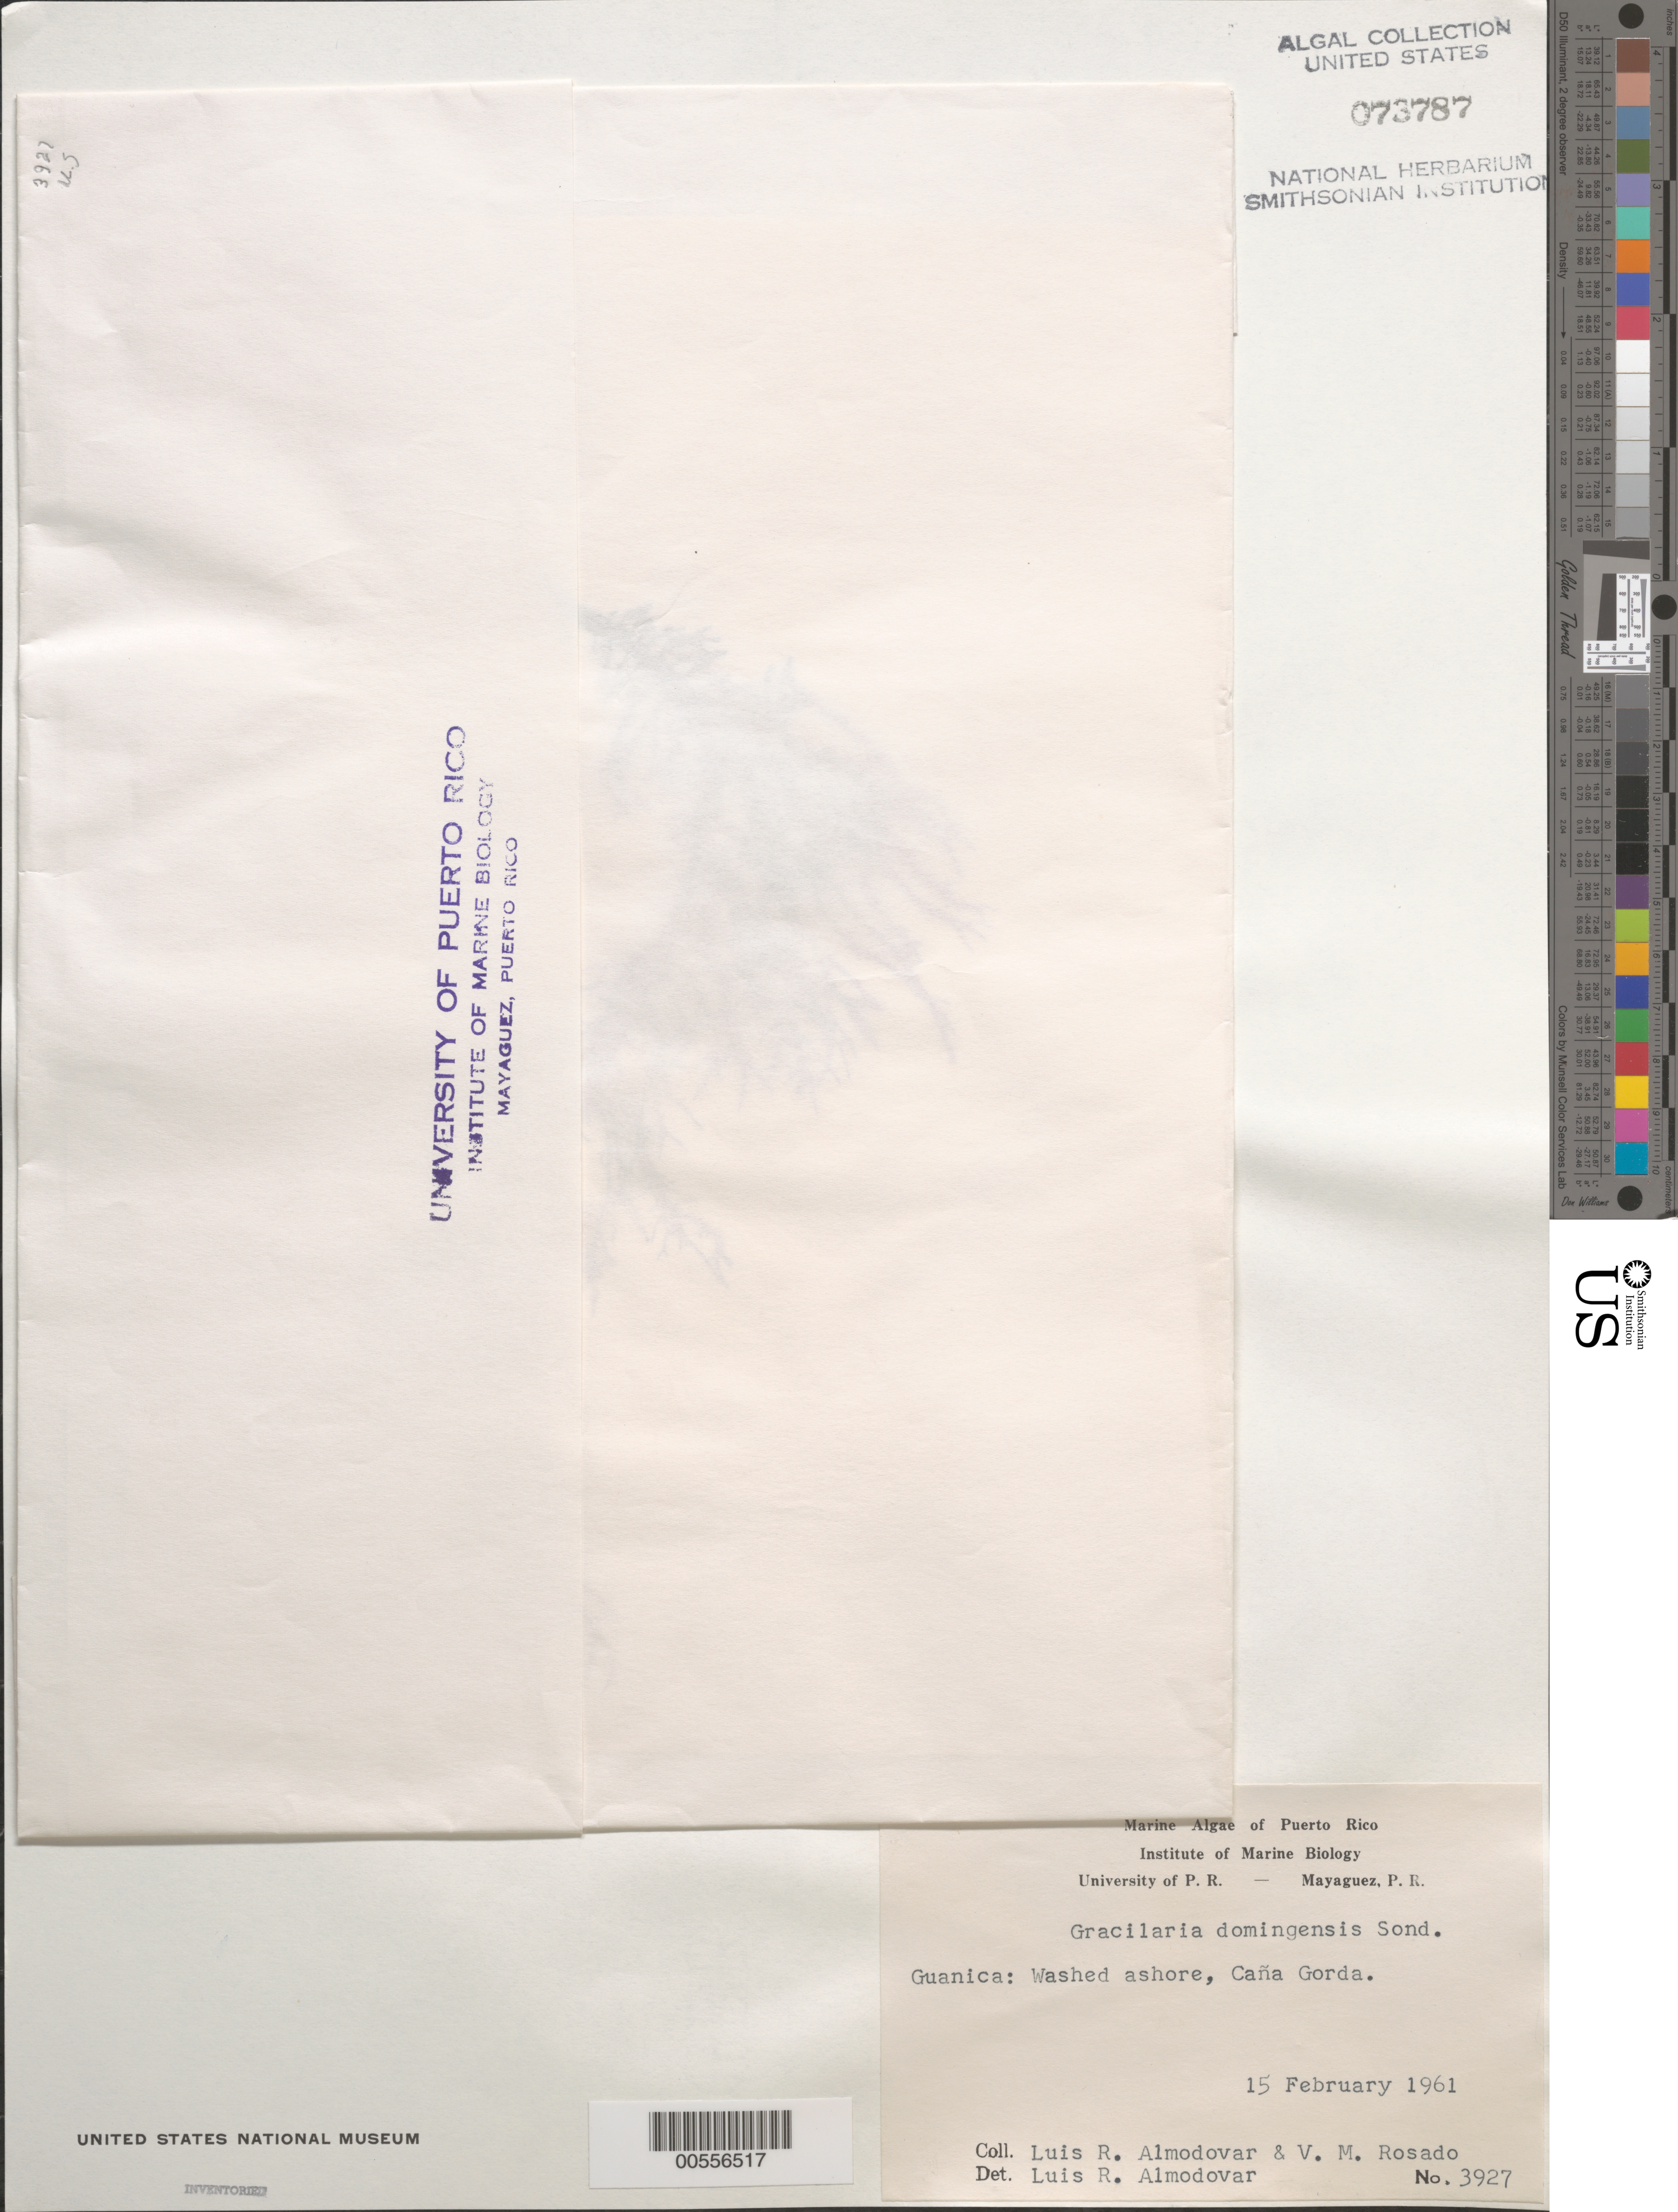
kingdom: Plantae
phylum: Rhodophyta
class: Florideophyceae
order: Gracilariales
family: Gracilariaceae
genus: Gracilaria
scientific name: Gracilaria domingensis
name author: (Kütz.) O.G. Sond. in Dickie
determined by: Almodovar, L. R.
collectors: L. Almodovar & V. Rosado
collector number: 3927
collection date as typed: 15 Feb 1961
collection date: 1961-02-15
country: Puerto Rico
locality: Cana gorda, guanica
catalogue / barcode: US 73787